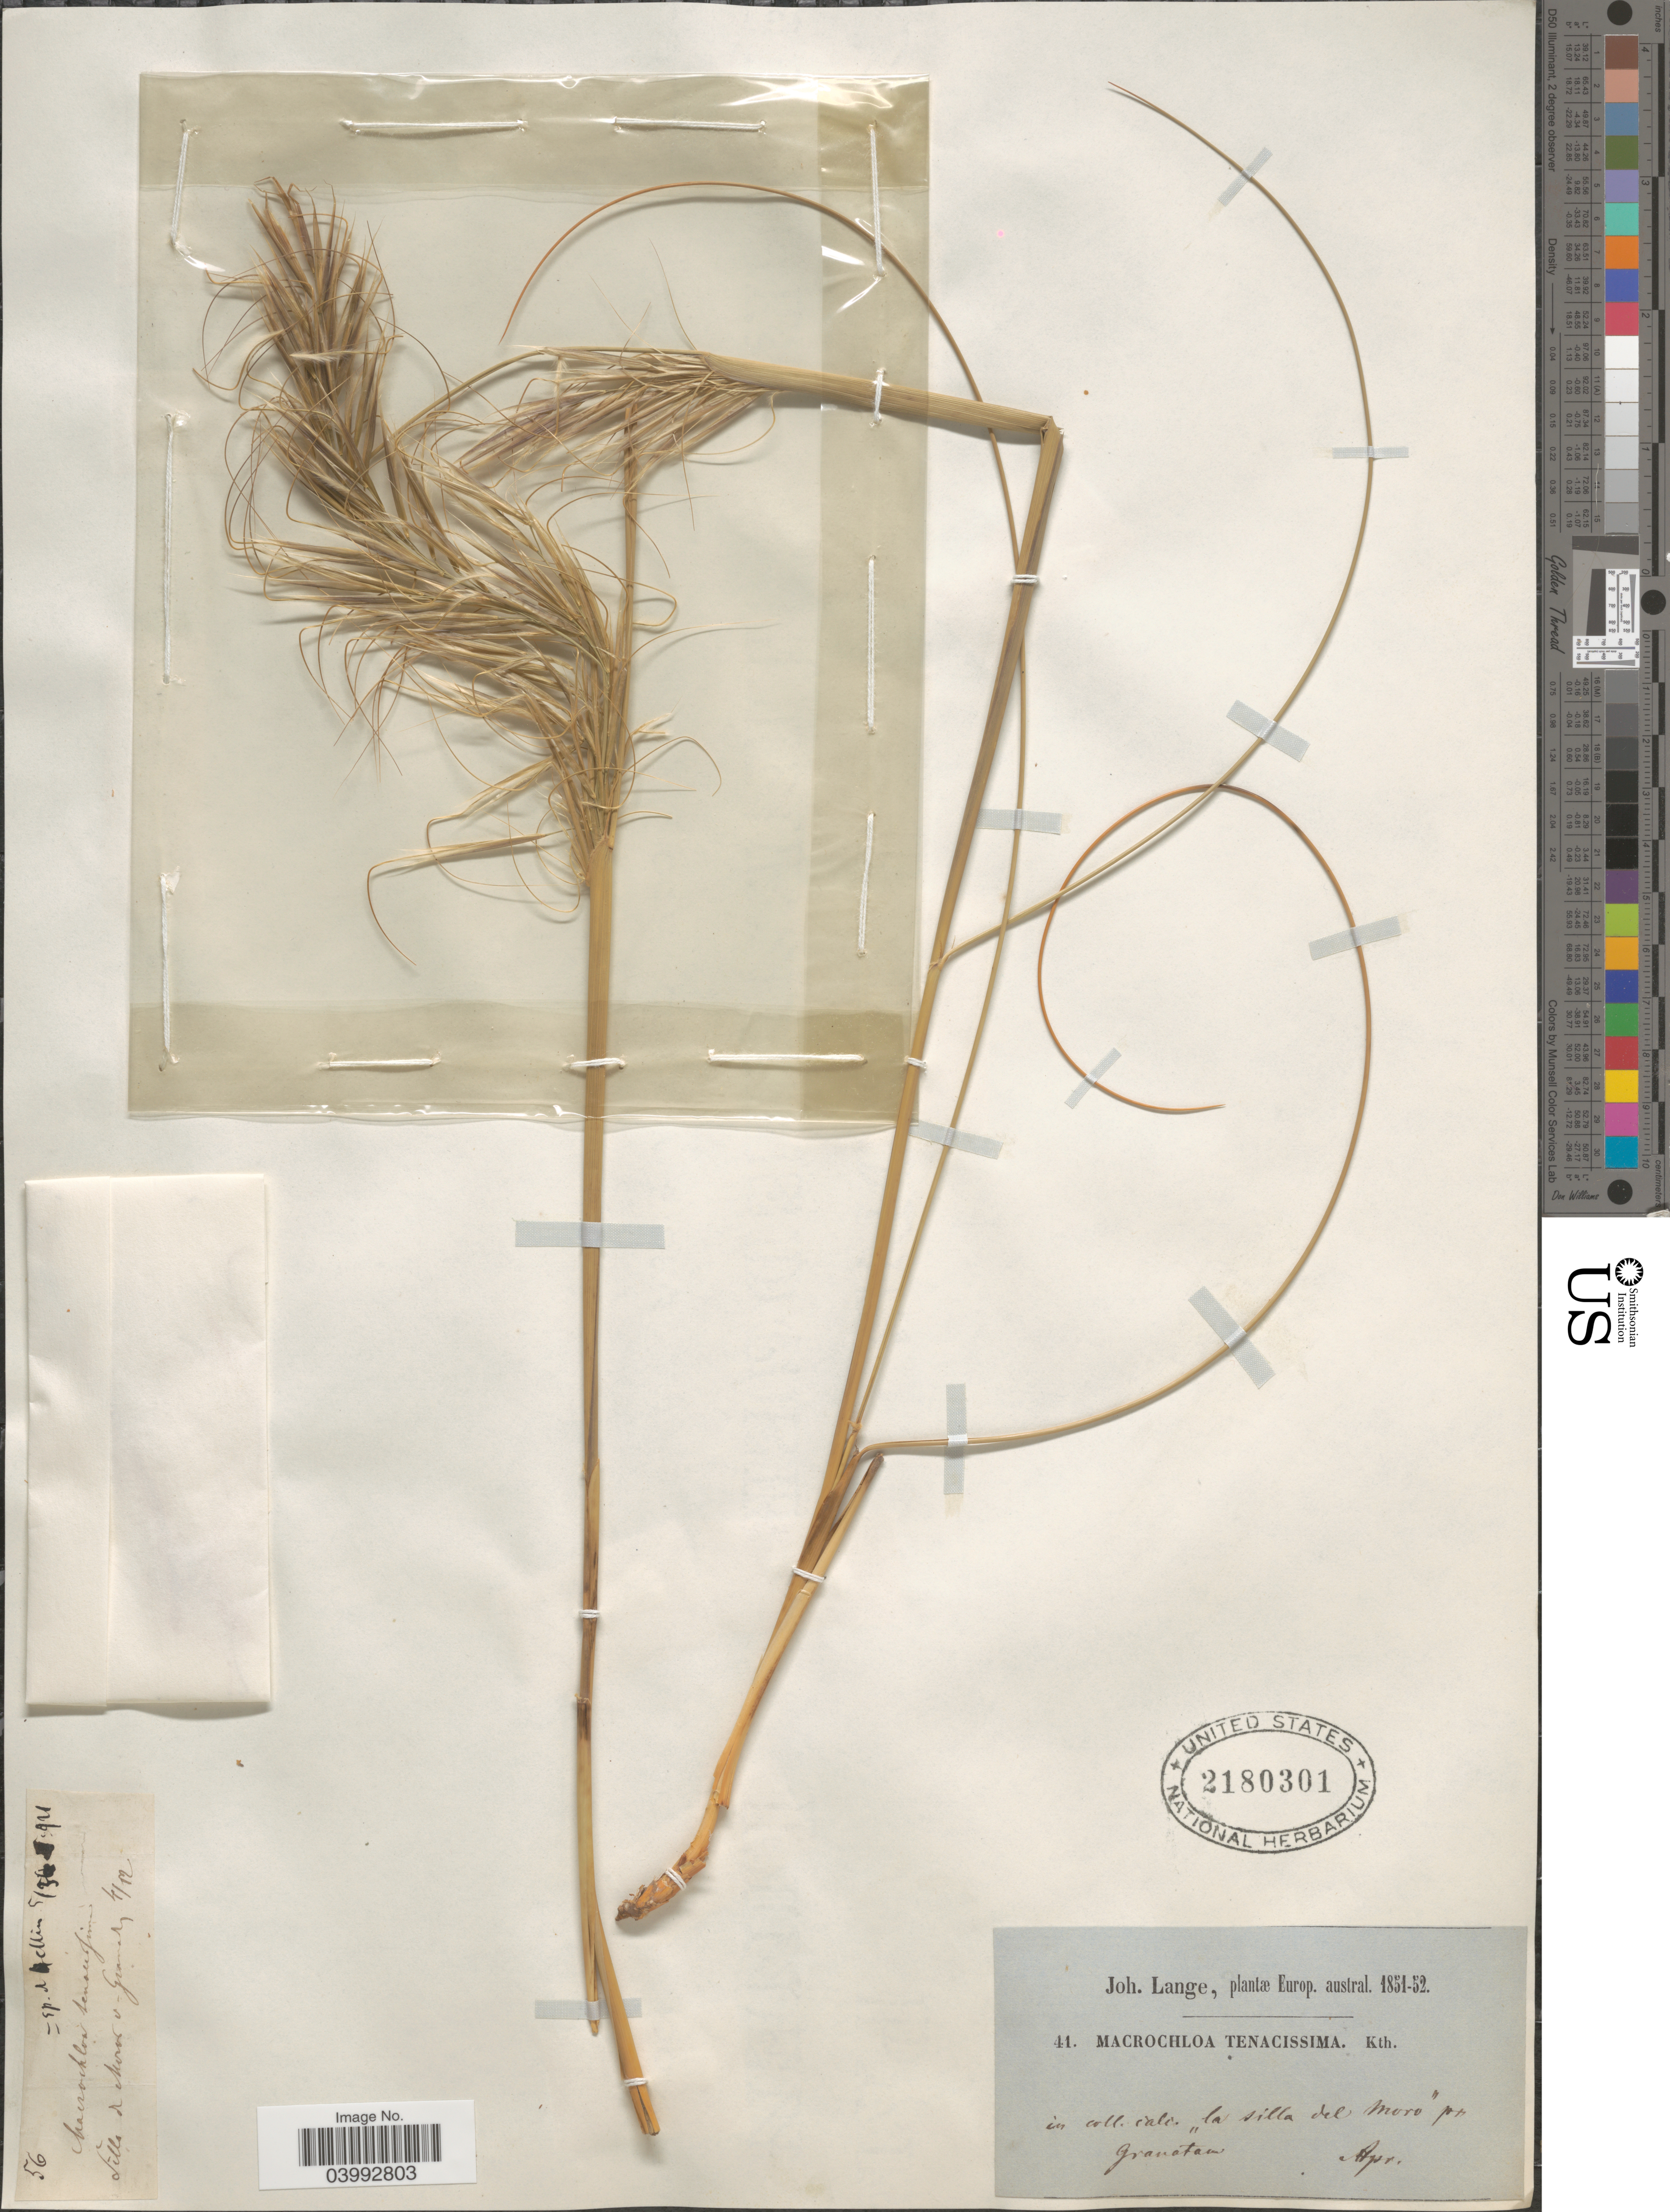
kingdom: Plantae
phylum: Tracheophyta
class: Liliopsida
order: Poales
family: Poaceae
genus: Macrochloa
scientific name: Macrochloa tenacissima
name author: (L.) Kunth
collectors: J. M. C. Lange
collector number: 41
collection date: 1852-04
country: Spain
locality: Europ. austral. In coll. valv. "la silla del Moro" pr Granada.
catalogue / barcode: US 2180301